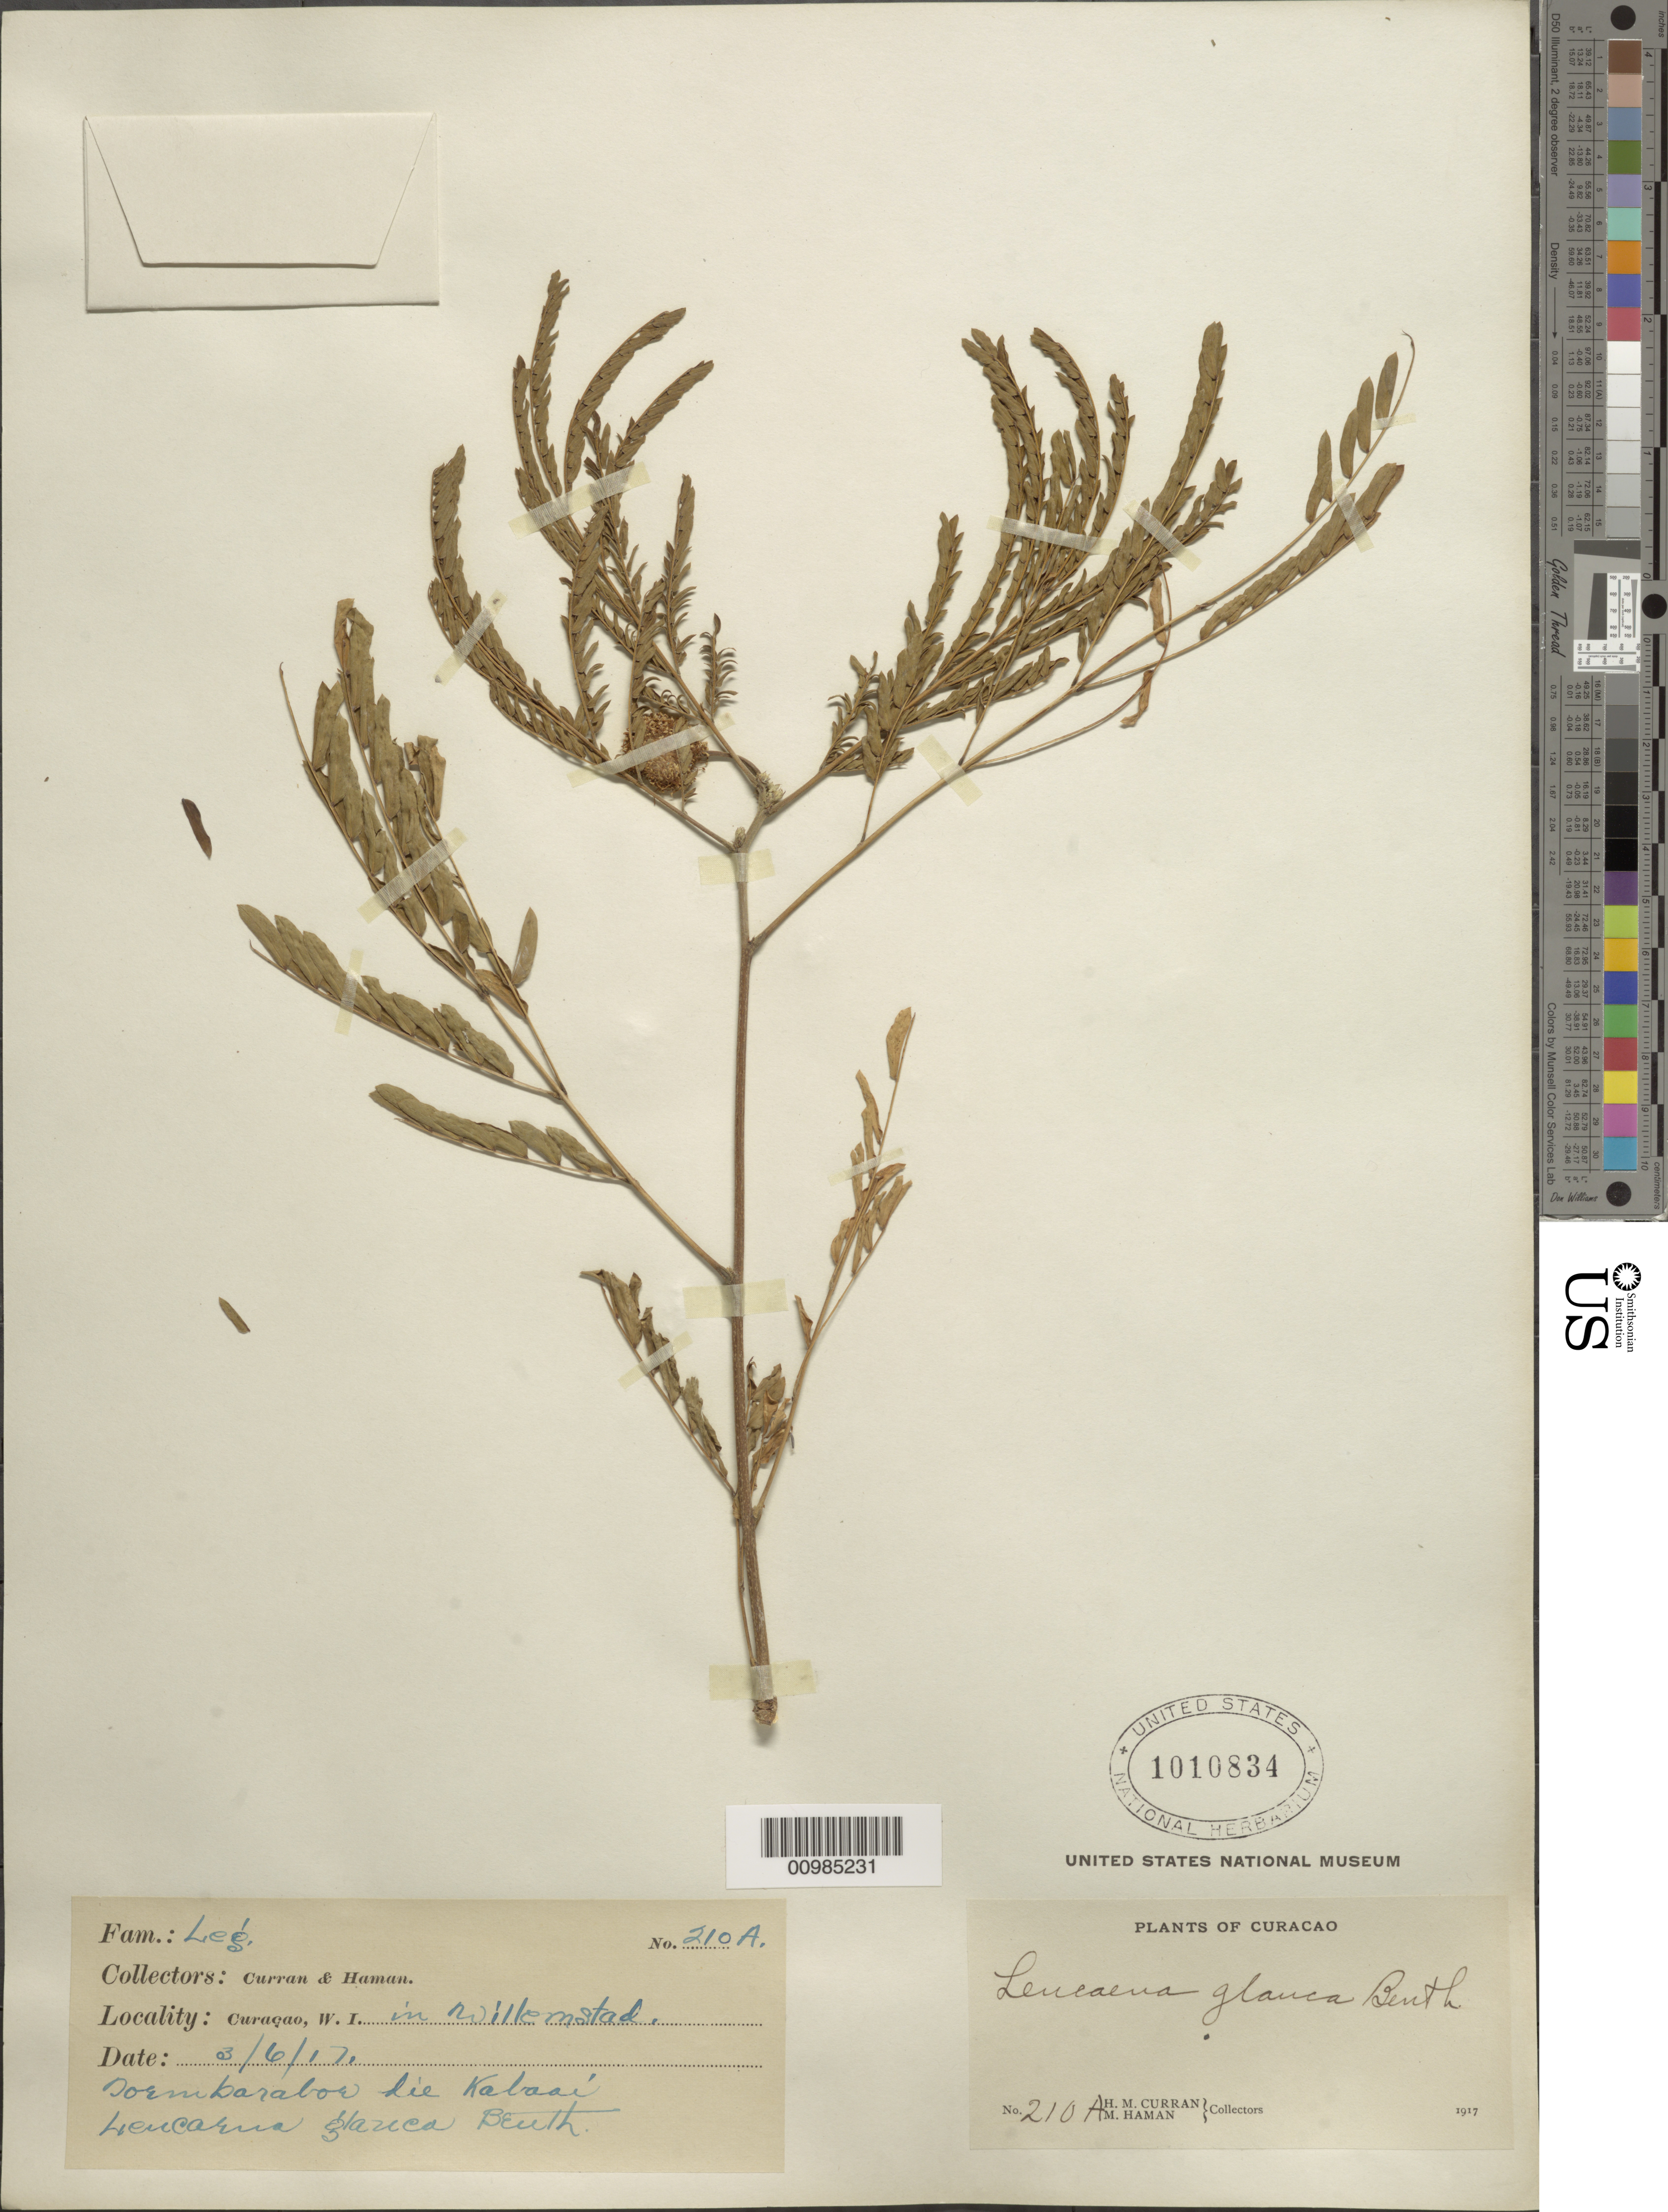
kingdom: Plantae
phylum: Tracheophyta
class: Magnoliopsida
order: Fabales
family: Fabaceae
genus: Leucaena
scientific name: Leucaena leucocephala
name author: (Lam.) de Wit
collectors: H. M. Curran & M. Haman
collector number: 210A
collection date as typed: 06 Mar 1917 or 03 Jun 1917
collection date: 1917-03-06 or 1917-06-03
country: Curaçao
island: Curaçao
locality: In Willemstad.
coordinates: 0 N, 0 E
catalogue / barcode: US 1010834